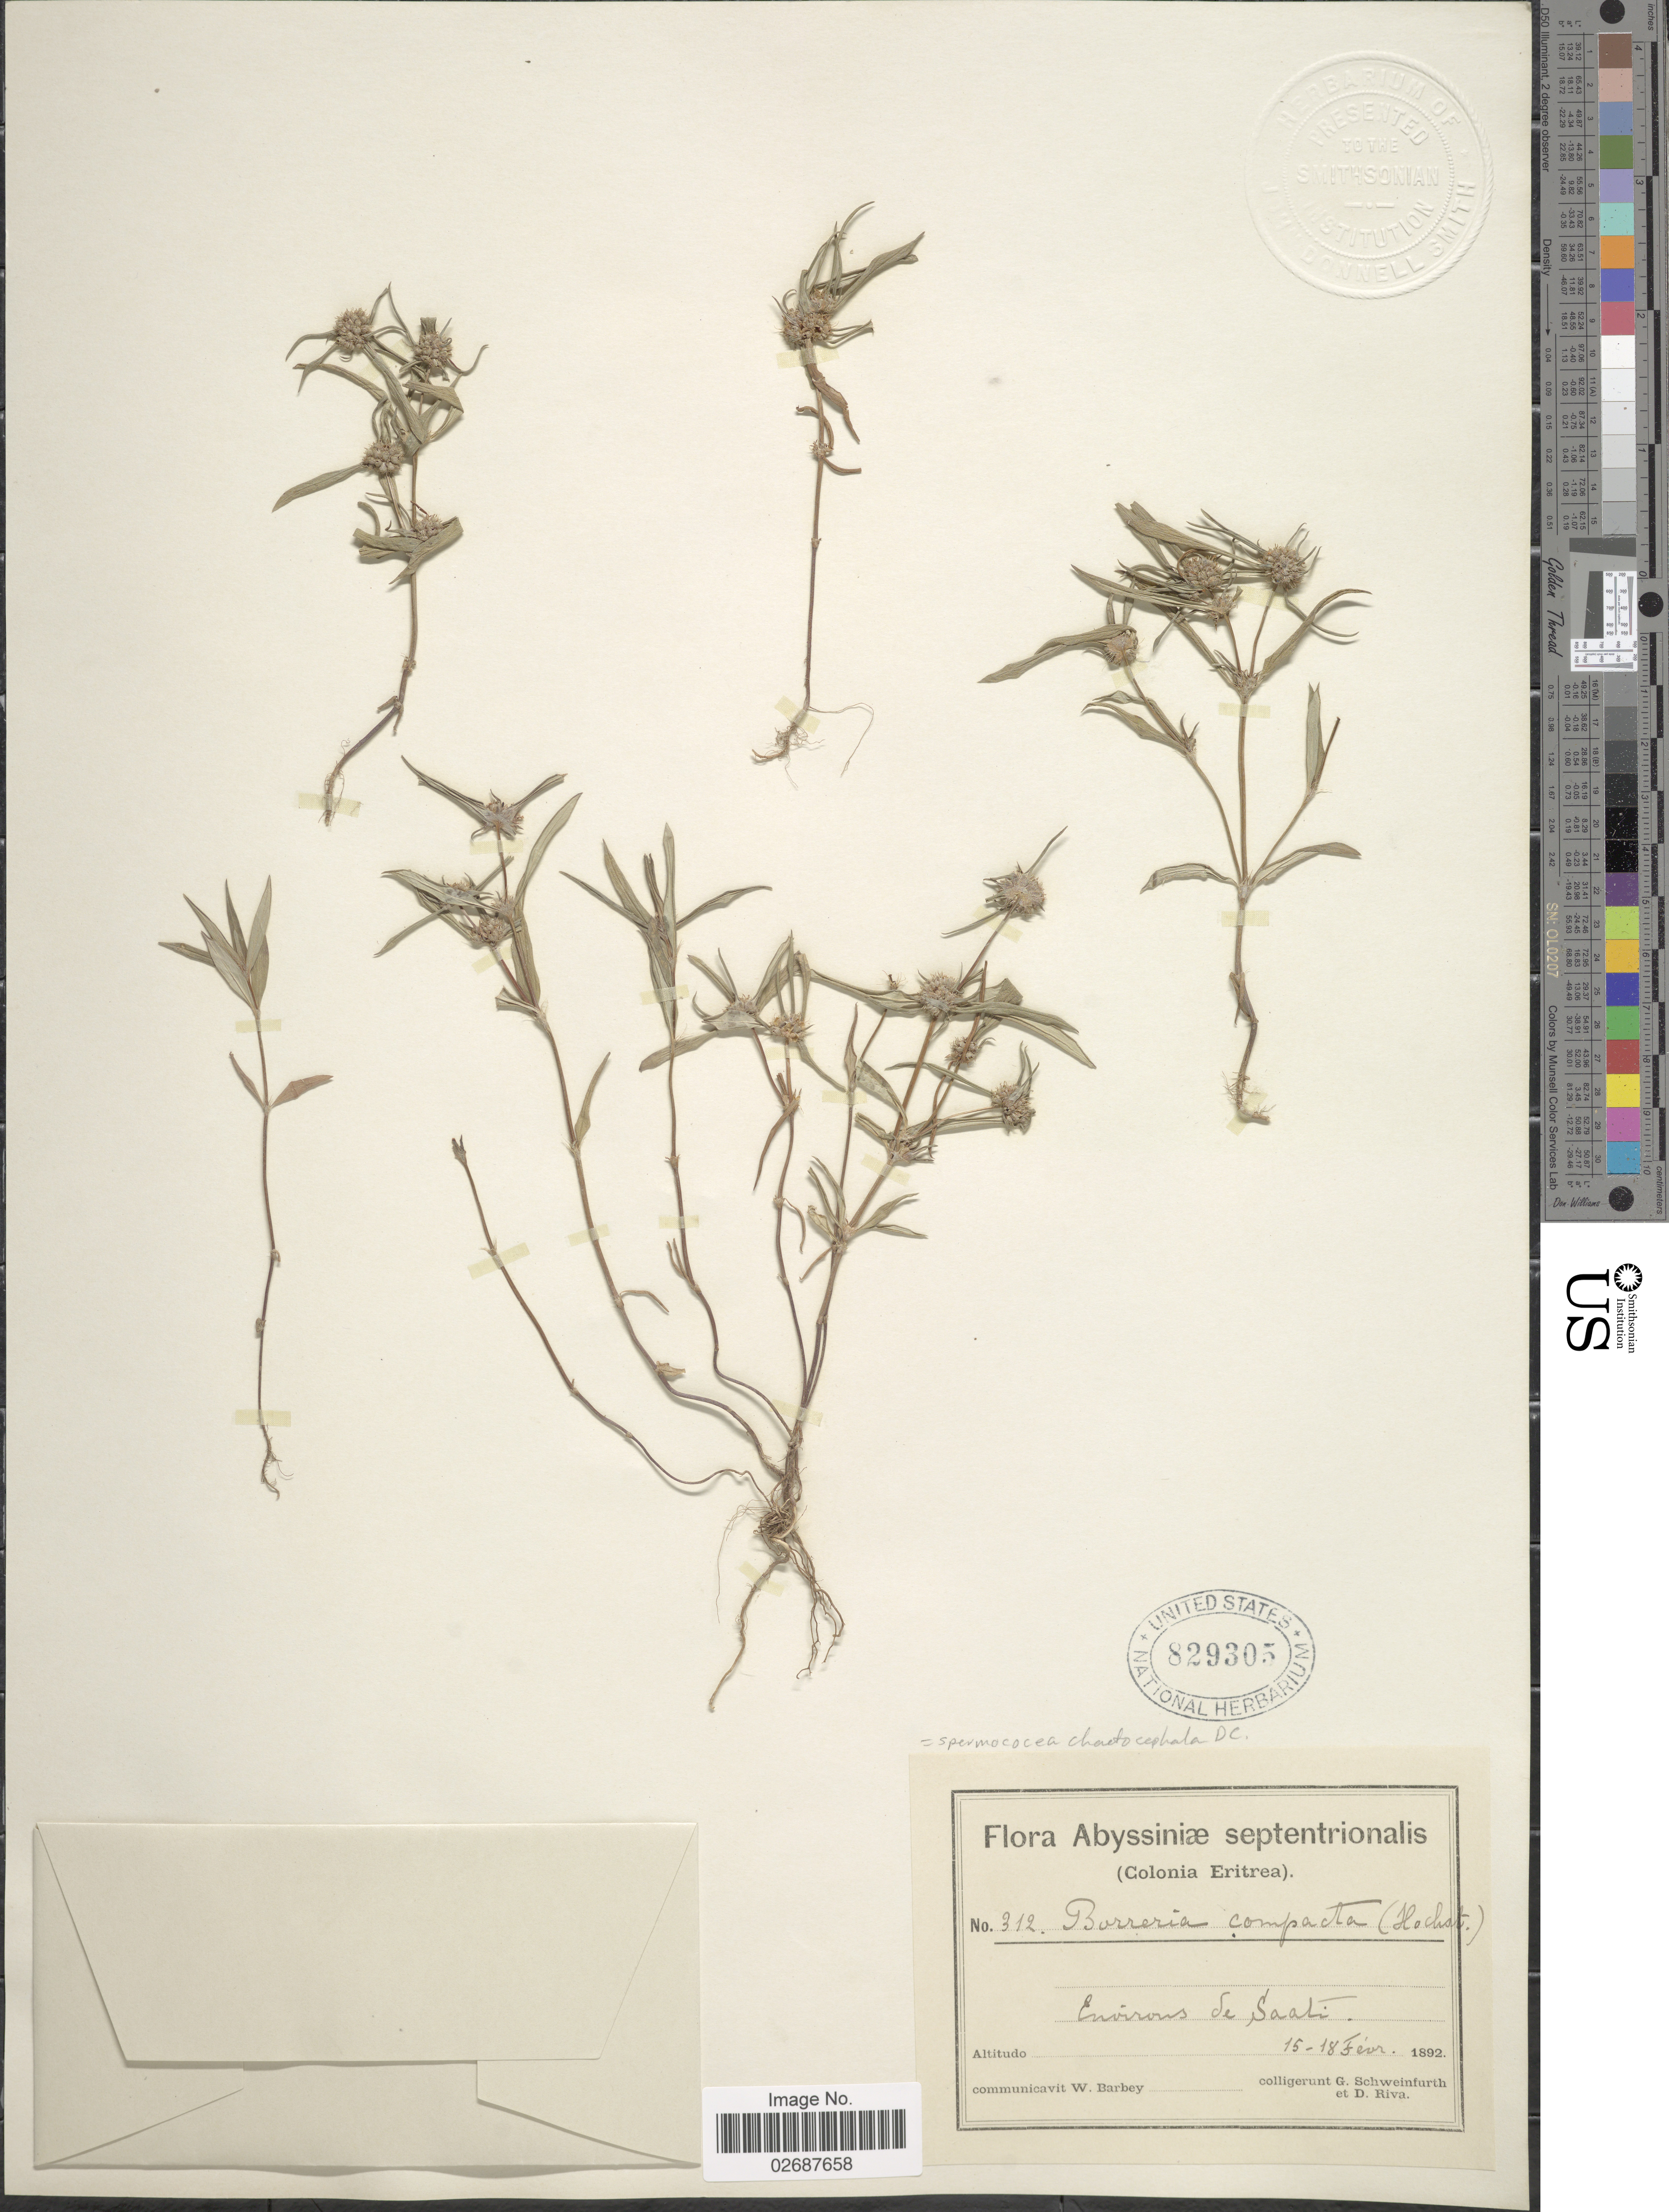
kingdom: Plantae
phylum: Tracheophyta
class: Magnoliopsida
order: Gentianales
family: Rubiaceae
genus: Borreria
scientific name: Borreria chaetocephala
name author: (DC.) Hepper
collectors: G. A. Schweinfurth (herbarium) & D. Riva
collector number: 312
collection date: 1892-02-15/1892-02-18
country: Eritrea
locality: Abyssiniae septentrionalis, (Colonia Eritrea), Environs de Saati.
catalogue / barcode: US 829305